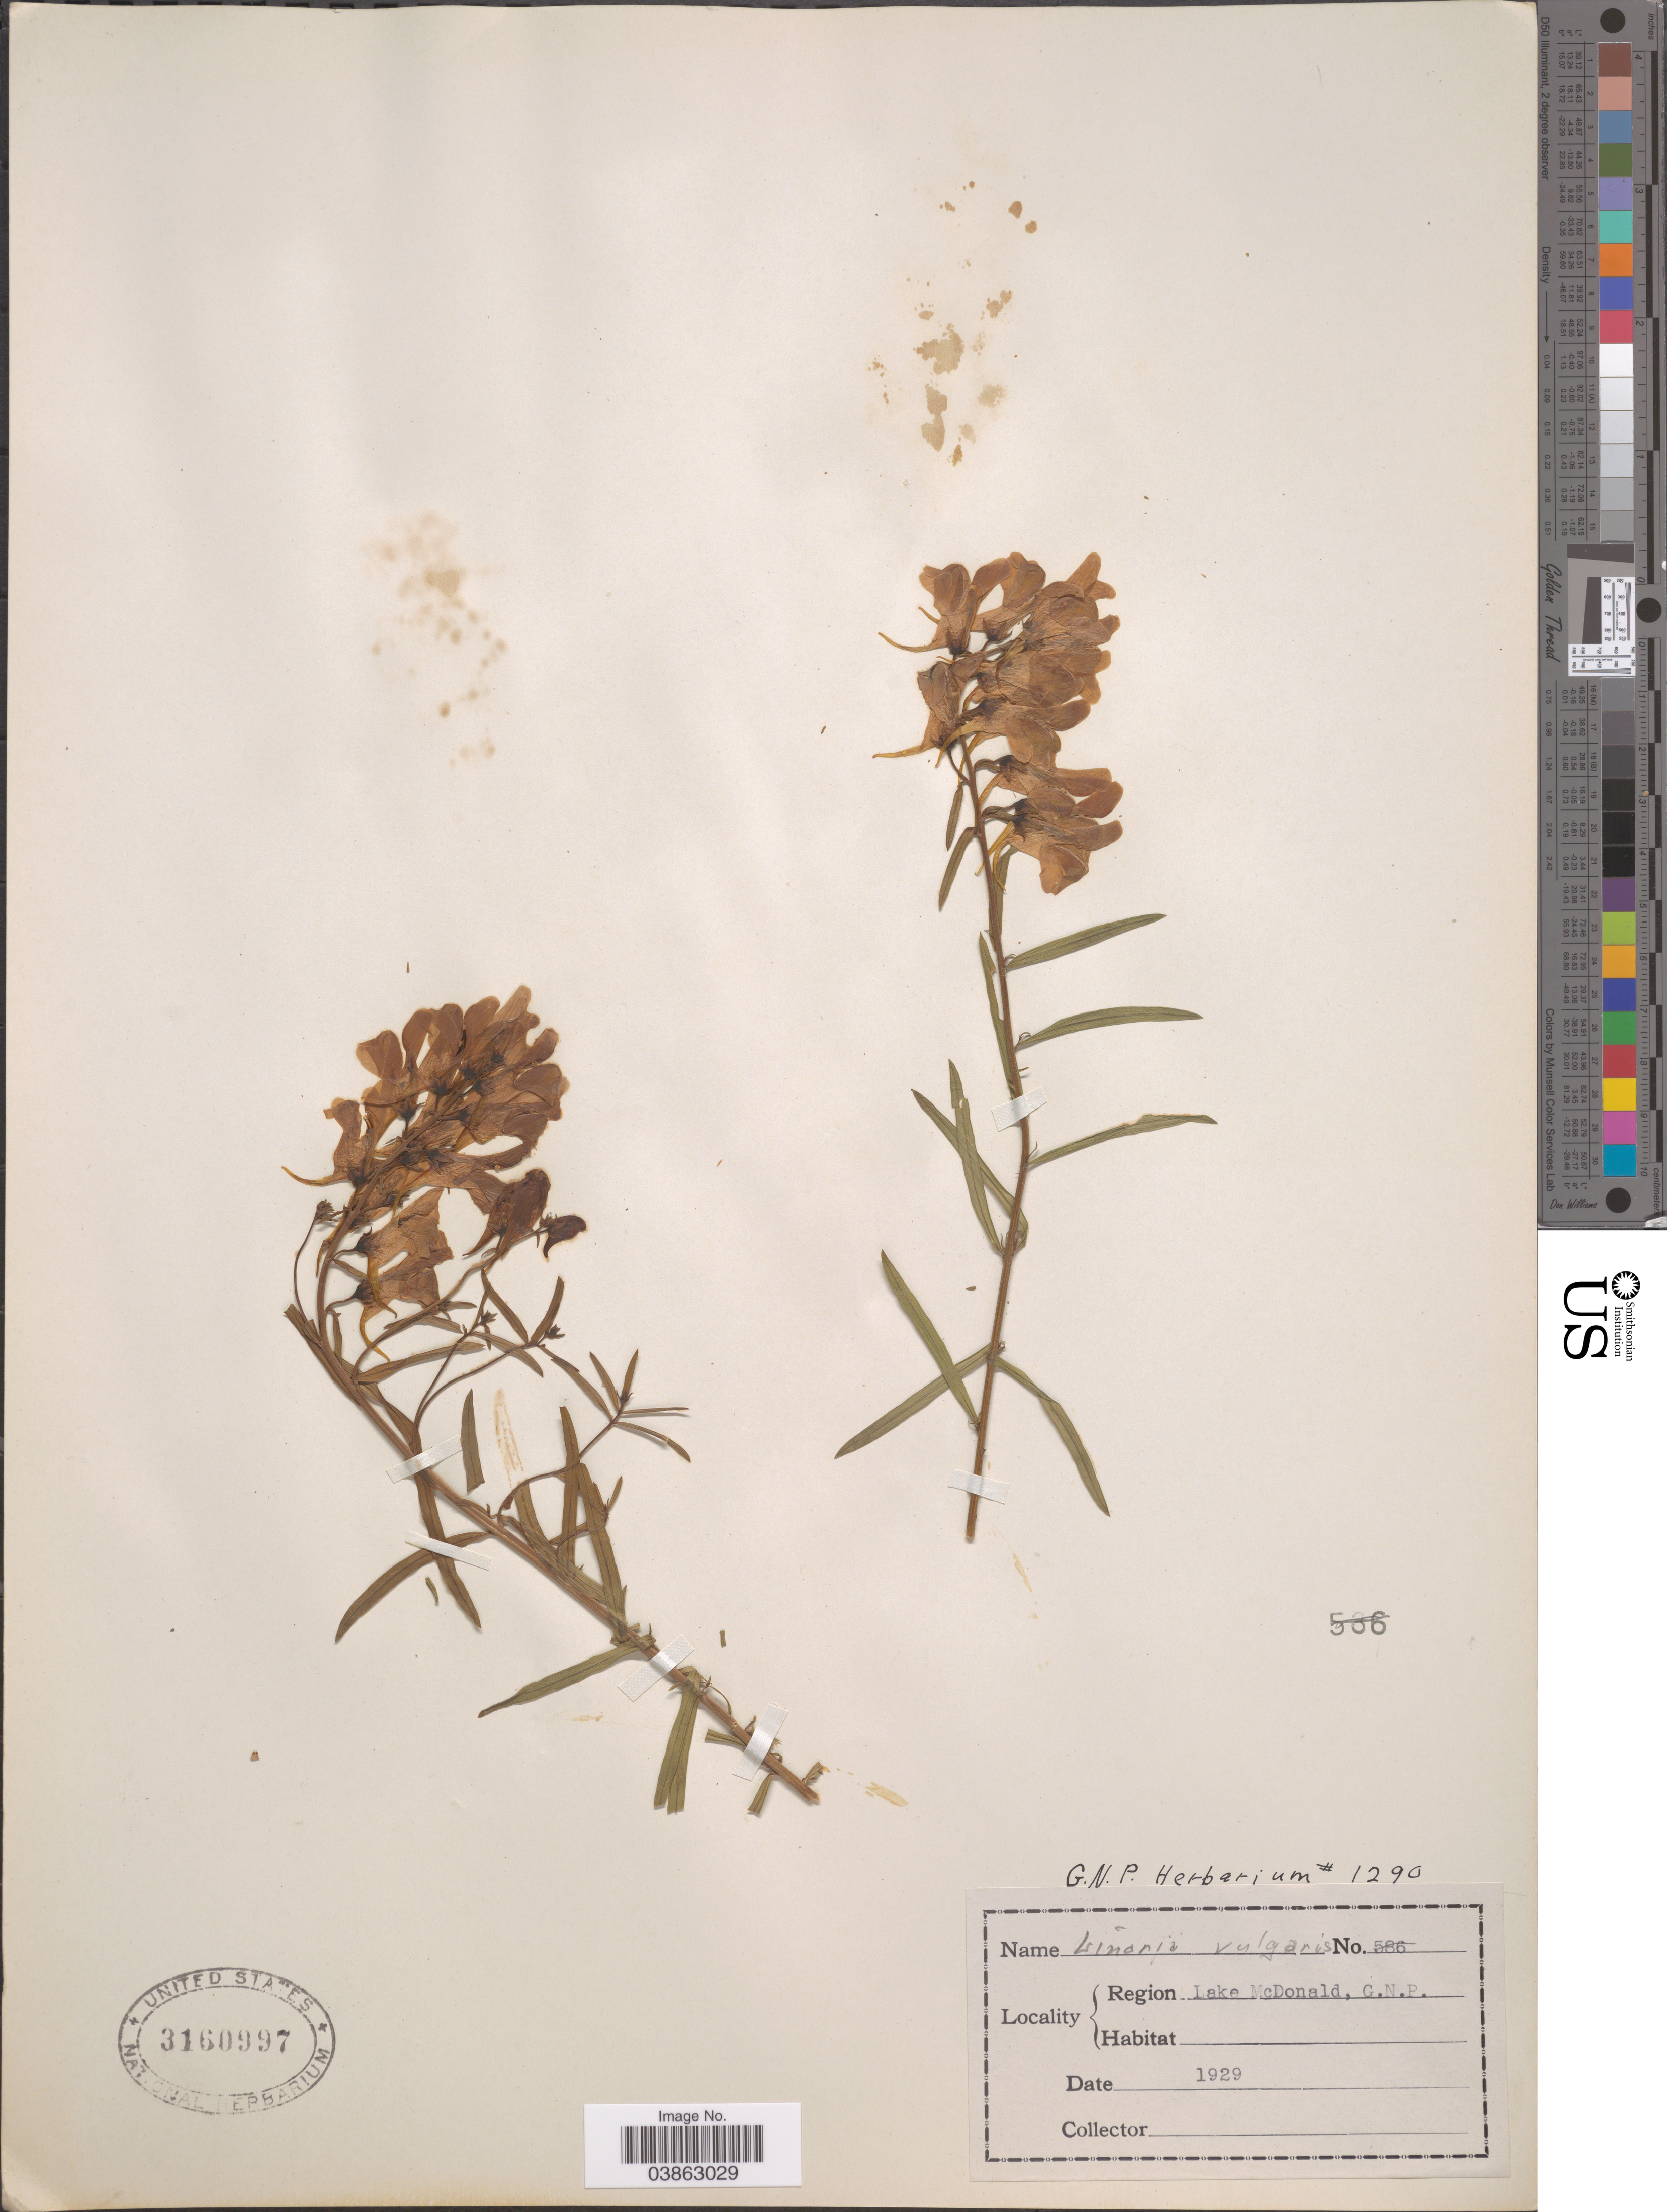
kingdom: Plantae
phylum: Tracheophyta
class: Magnoliopsida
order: Lamiales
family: Plantaginaceae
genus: Linaria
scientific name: Linaria vulgaris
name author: Mill.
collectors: ex herb. G. N. P.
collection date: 1929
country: United States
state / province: Montana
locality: Region Lake McDonald, G.N.P.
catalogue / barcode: US 3160997